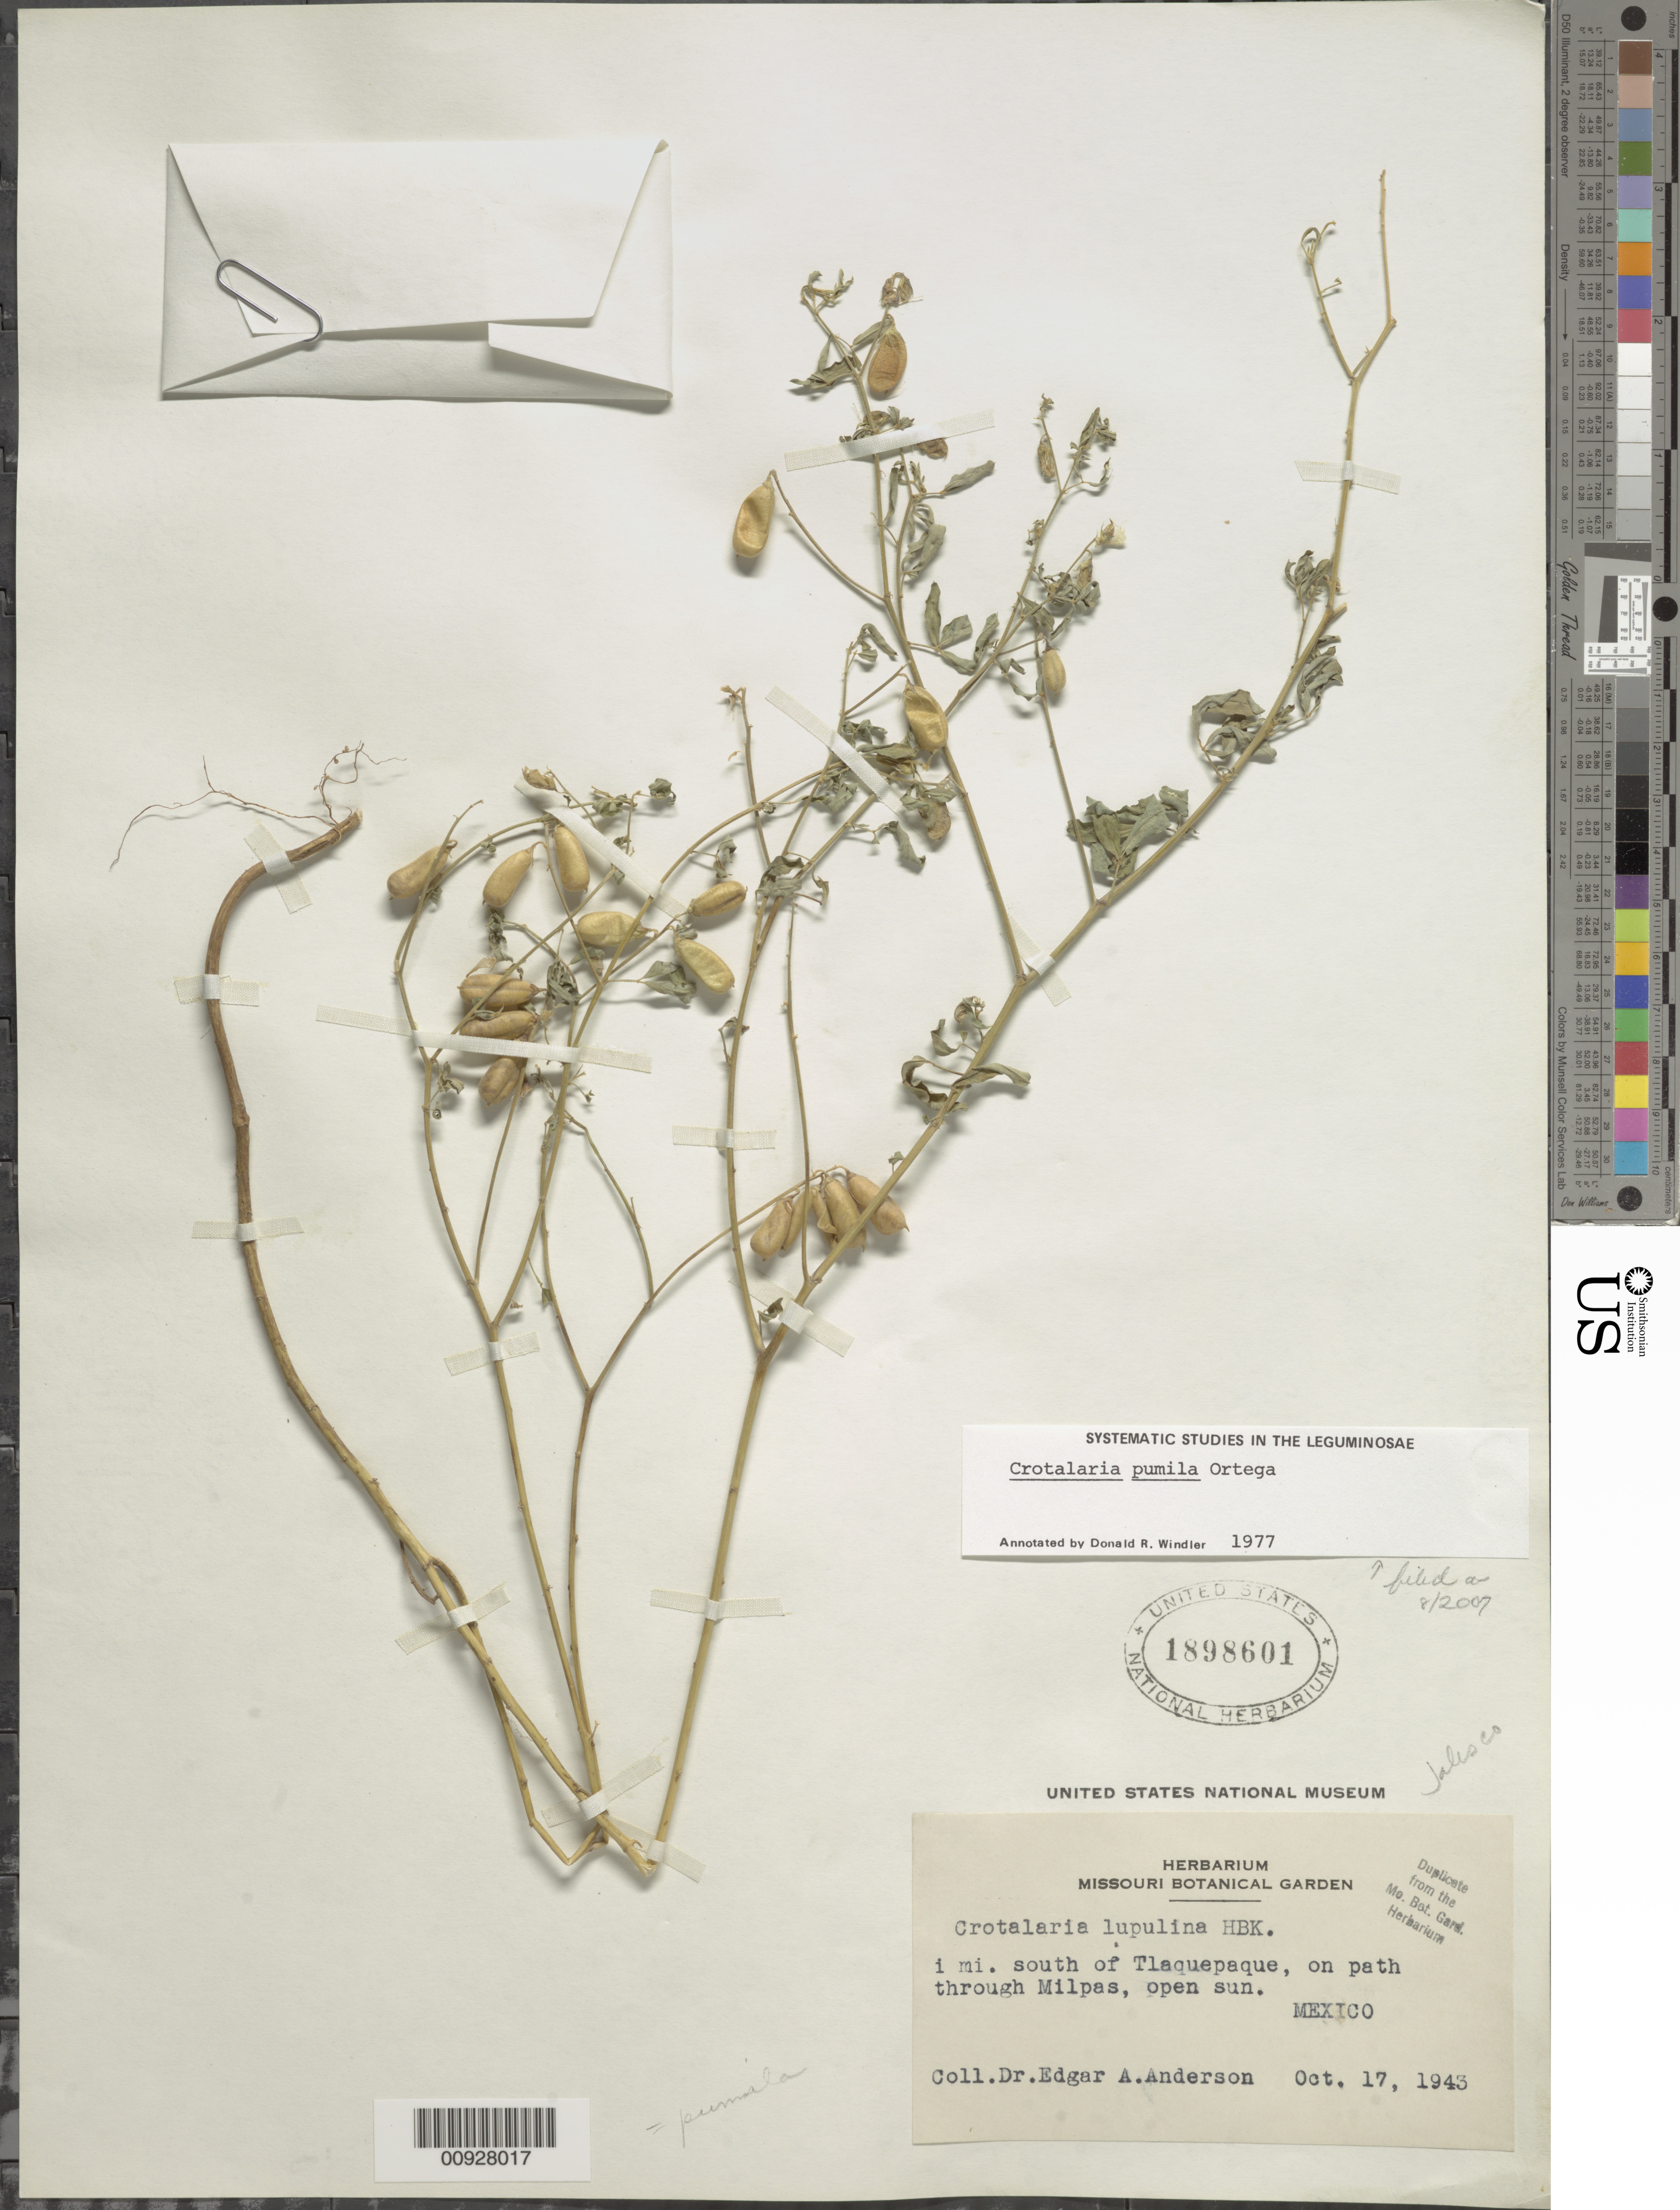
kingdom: Plantae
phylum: Tracheophyta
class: Magnoliopsida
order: Fabales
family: Fabaceae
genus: Crotalaria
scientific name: Crotalaria pumila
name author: Ortega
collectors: E. A. Anderson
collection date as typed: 17 Oct 1943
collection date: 1943-10-17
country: Mexico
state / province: Jalisco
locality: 1 mi. S of Tlaquepaque.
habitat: On path through Milpas, open sun.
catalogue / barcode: US 1898601